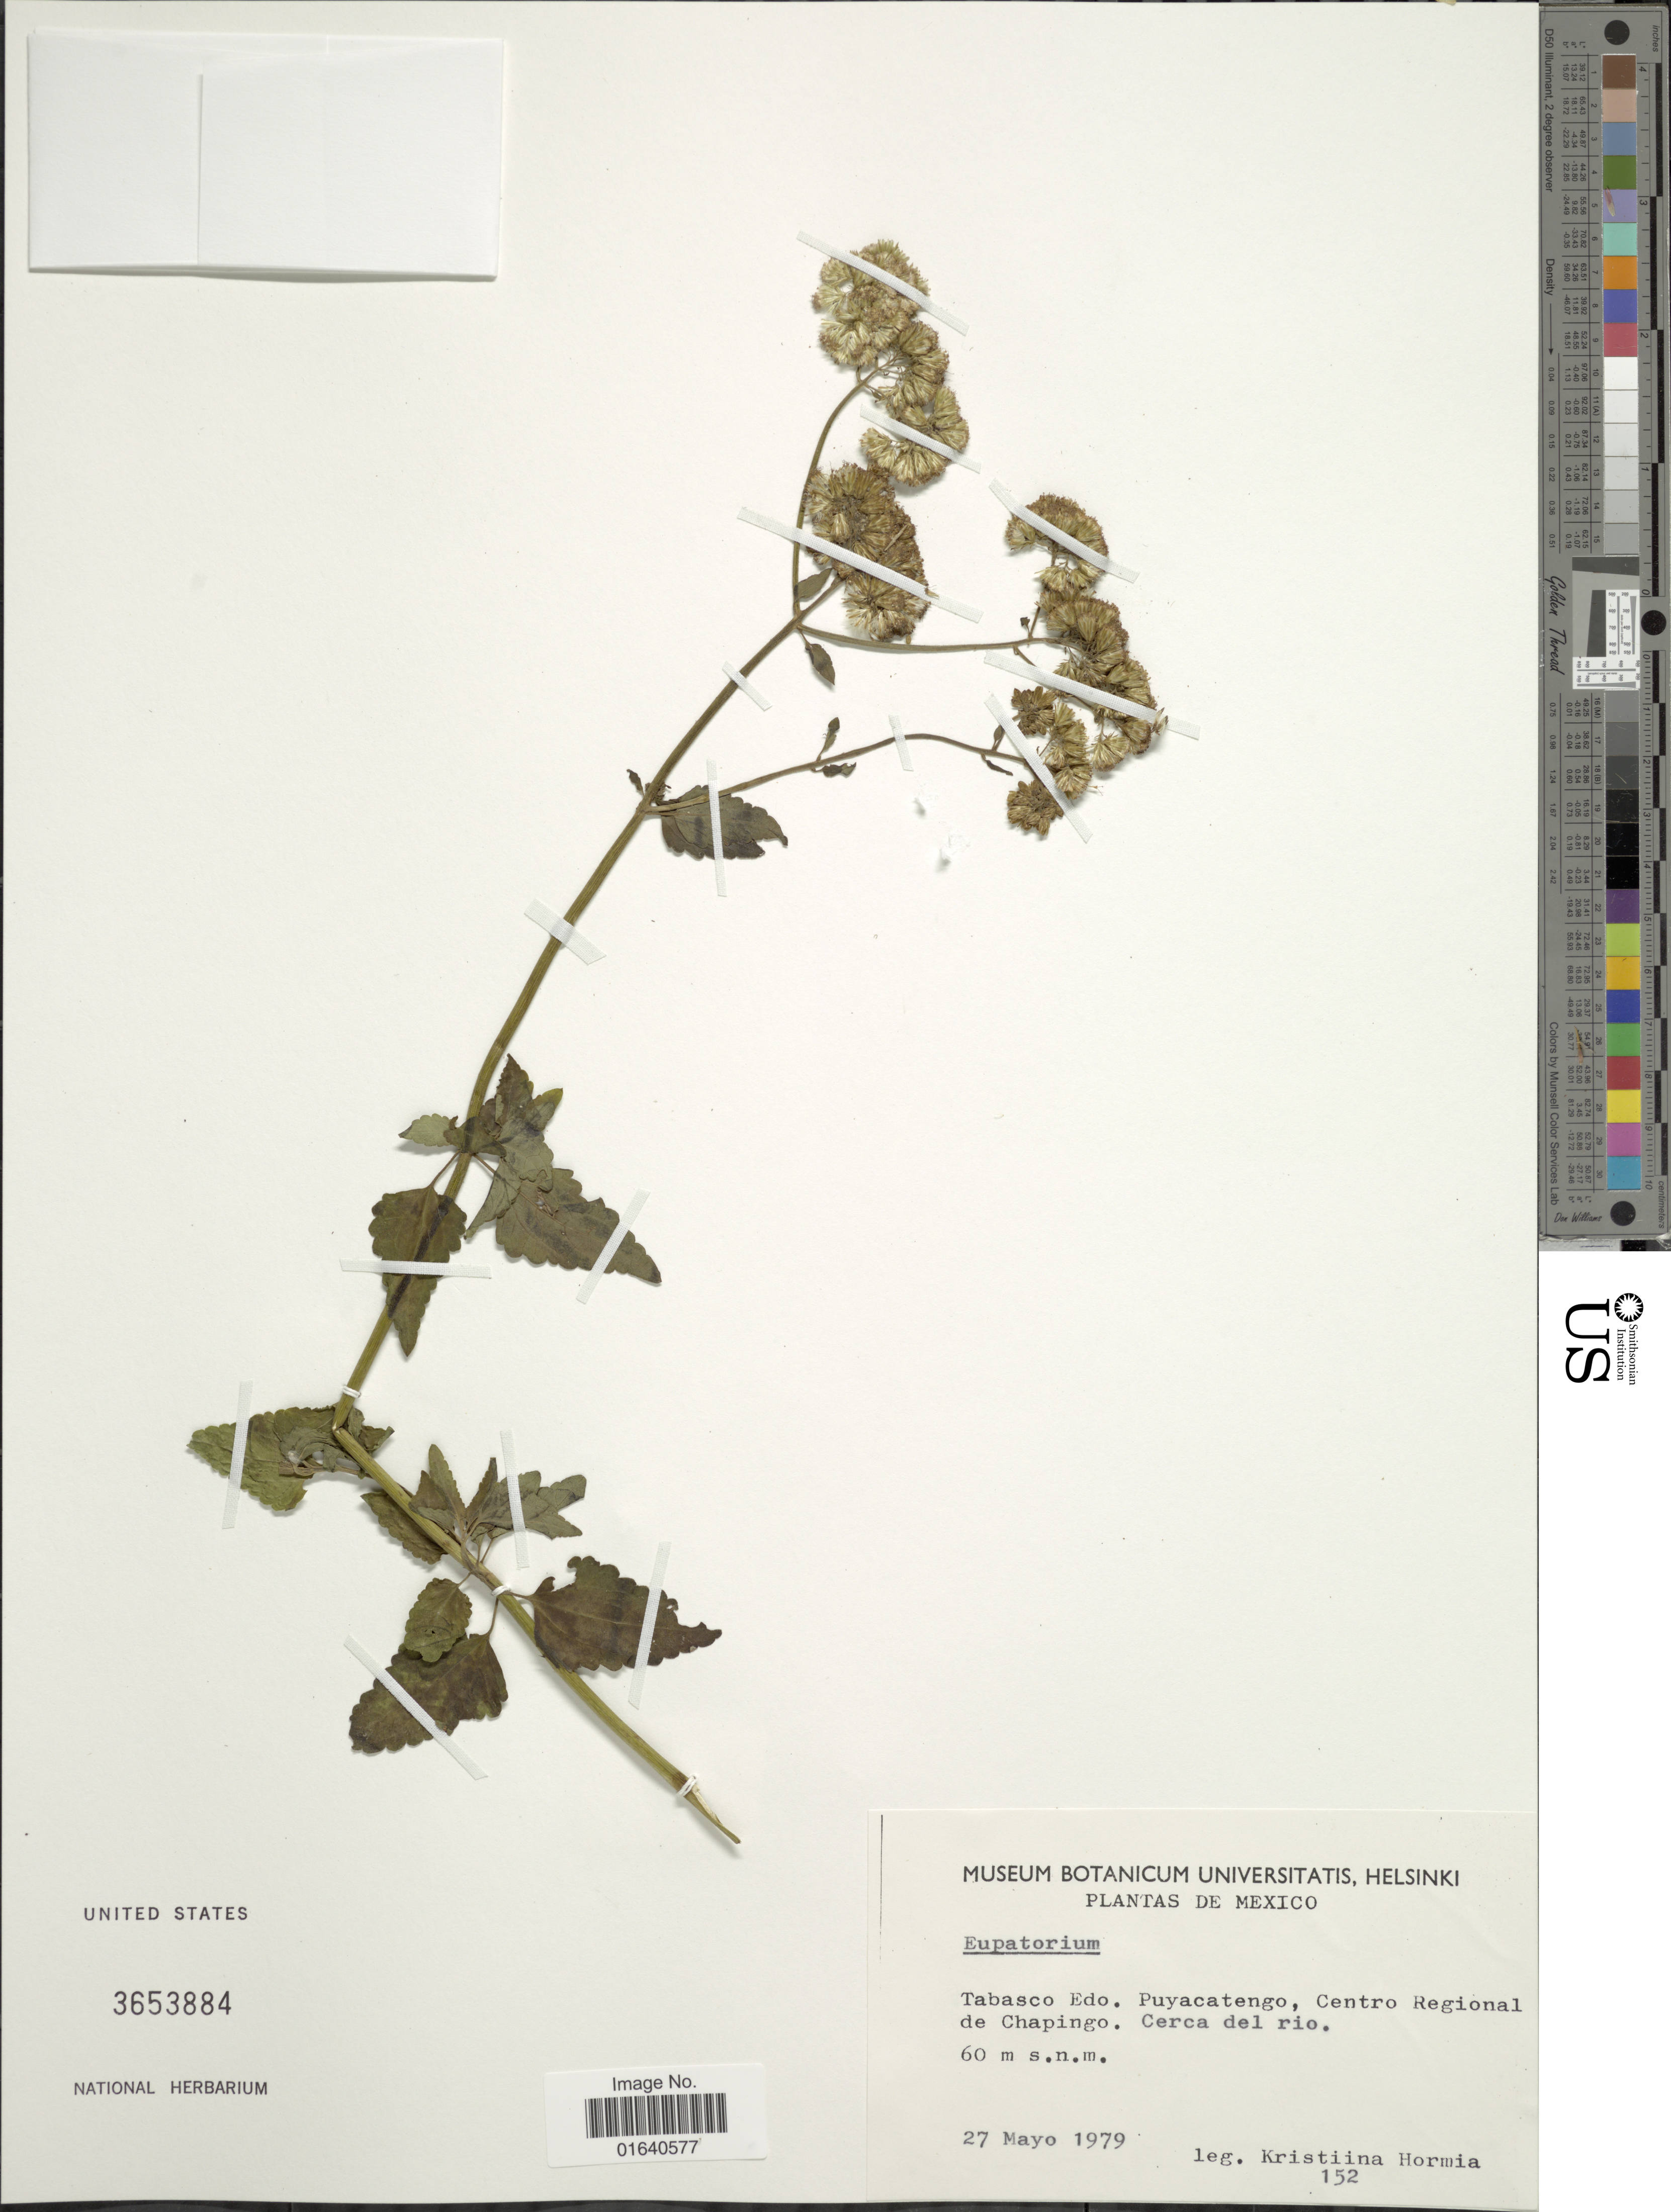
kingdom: Plantae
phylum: Tracheophyta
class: Magnoliopsida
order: Asterales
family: Asteraceae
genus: Eupatorium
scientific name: Eupatorium sp.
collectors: K. Hormia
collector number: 152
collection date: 1979-05-27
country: Mexico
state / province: Tabasco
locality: Tamasco Edo. Puyacatengo, Centro Regional de Chapingo. Cerca del rio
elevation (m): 600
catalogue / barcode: US 3653884